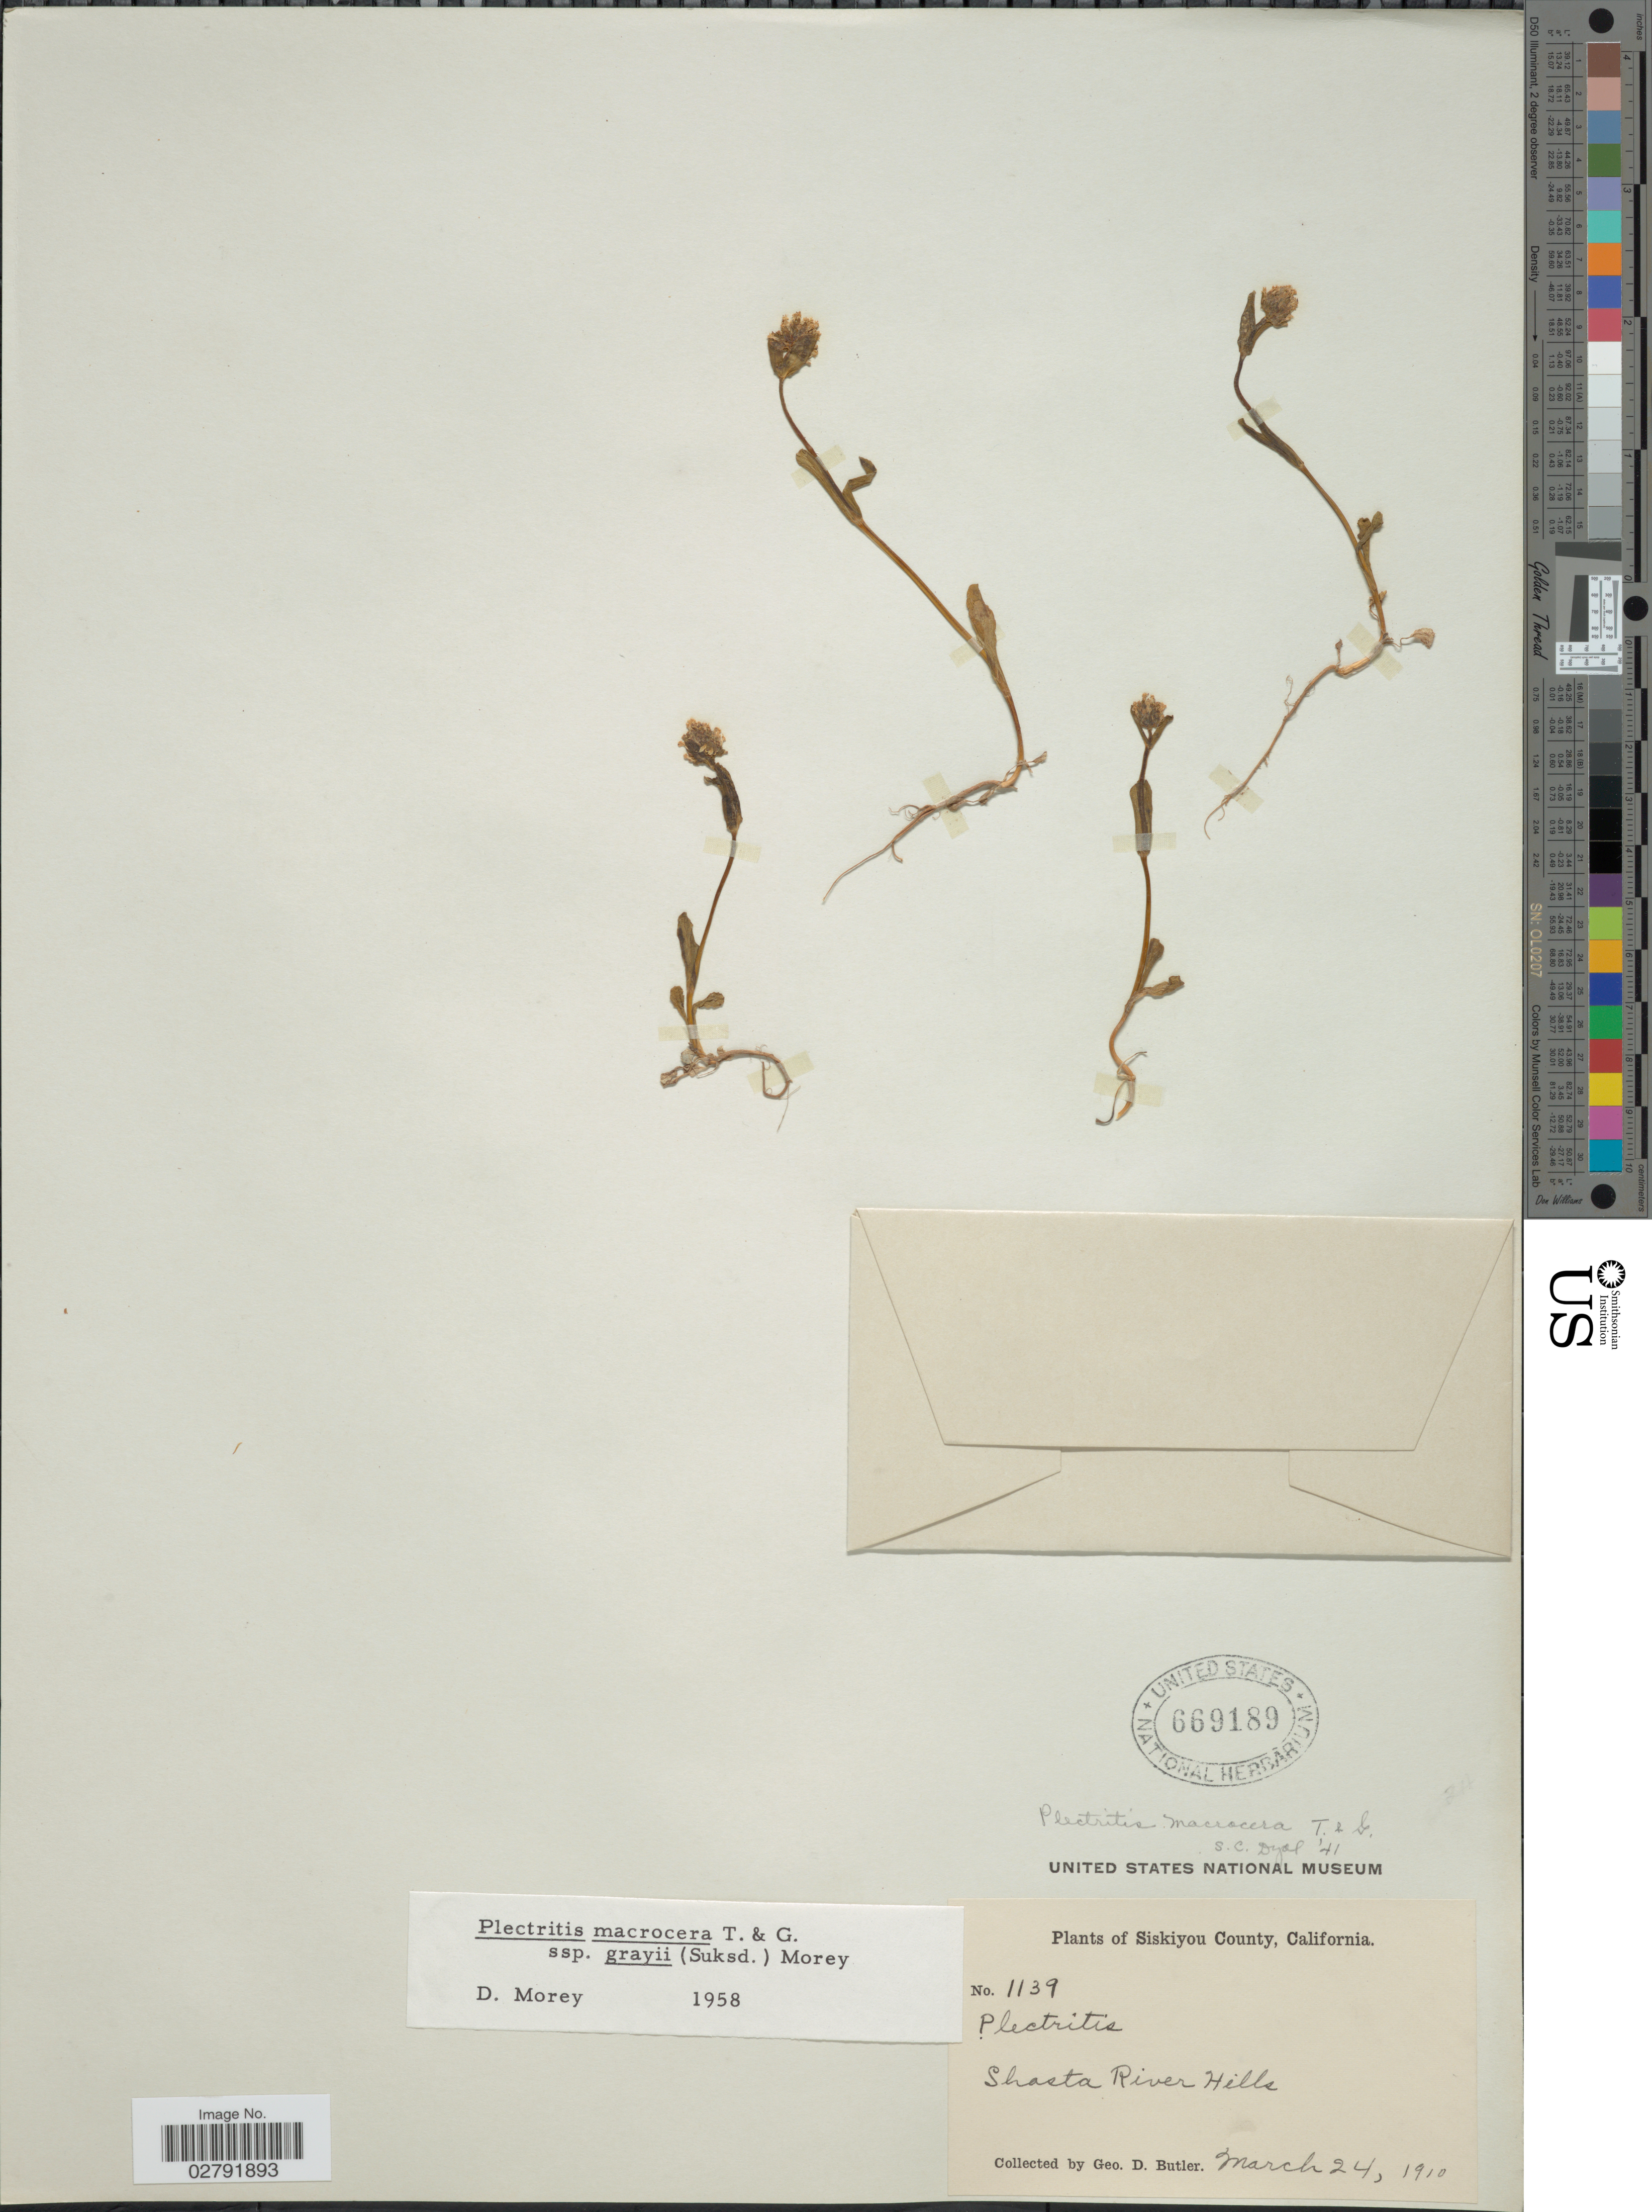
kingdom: Plantae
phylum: Tracheophyta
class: Magnoliopsida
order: Dipsacales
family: Caprifoliaceae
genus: Plectritis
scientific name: Plectritis macrocera subsp. grayi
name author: (Suksd.) Morey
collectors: G. D. Butler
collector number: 1139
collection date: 1910-03-24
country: United States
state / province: California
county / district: Siskiyou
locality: Siskiyou County. Shasta River Hills.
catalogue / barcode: US 669189